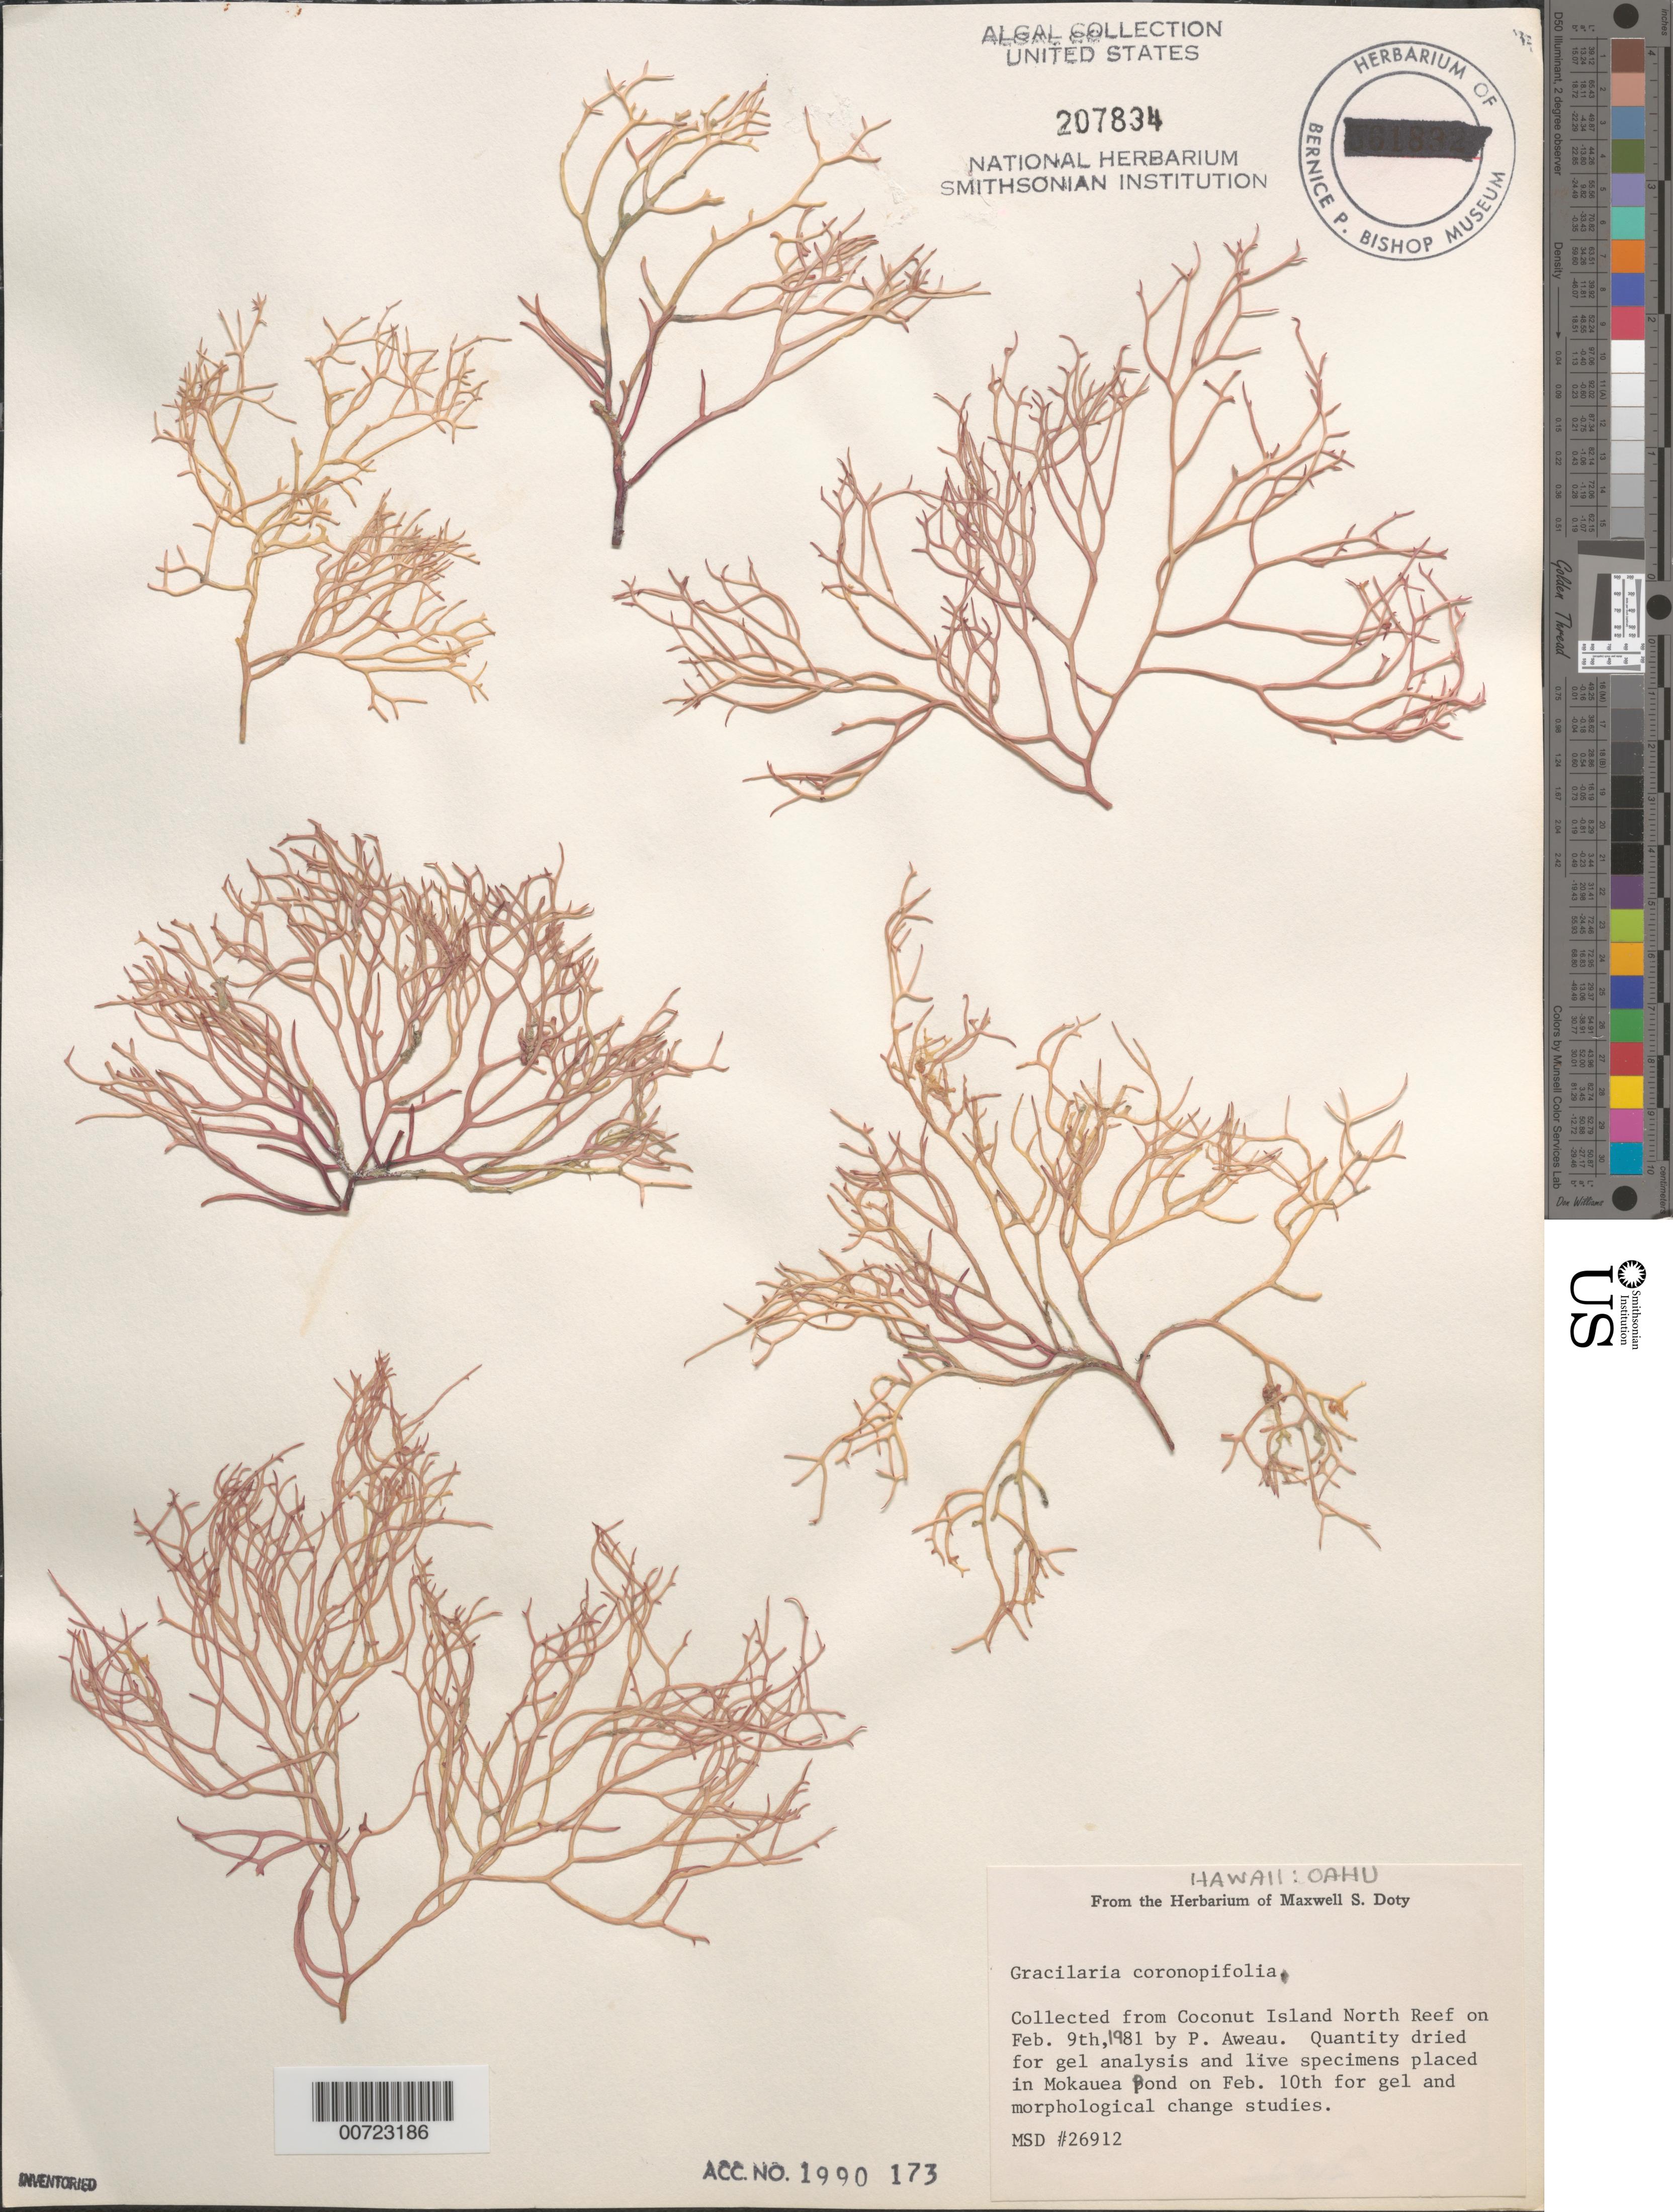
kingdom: Plantae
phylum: Rhodophyta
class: Florideophyceae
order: Gracilariales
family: Gracilariaceae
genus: Gracilaria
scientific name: Gracilaria coronopifolia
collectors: P. Aweau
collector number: MSD 26912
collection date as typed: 09 Feb 1981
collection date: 1981-02-09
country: United States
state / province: Hawaii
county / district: Honolulu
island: Oahu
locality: Coconut Island North Reef, Kaneohe Bay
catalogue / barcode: US 207834